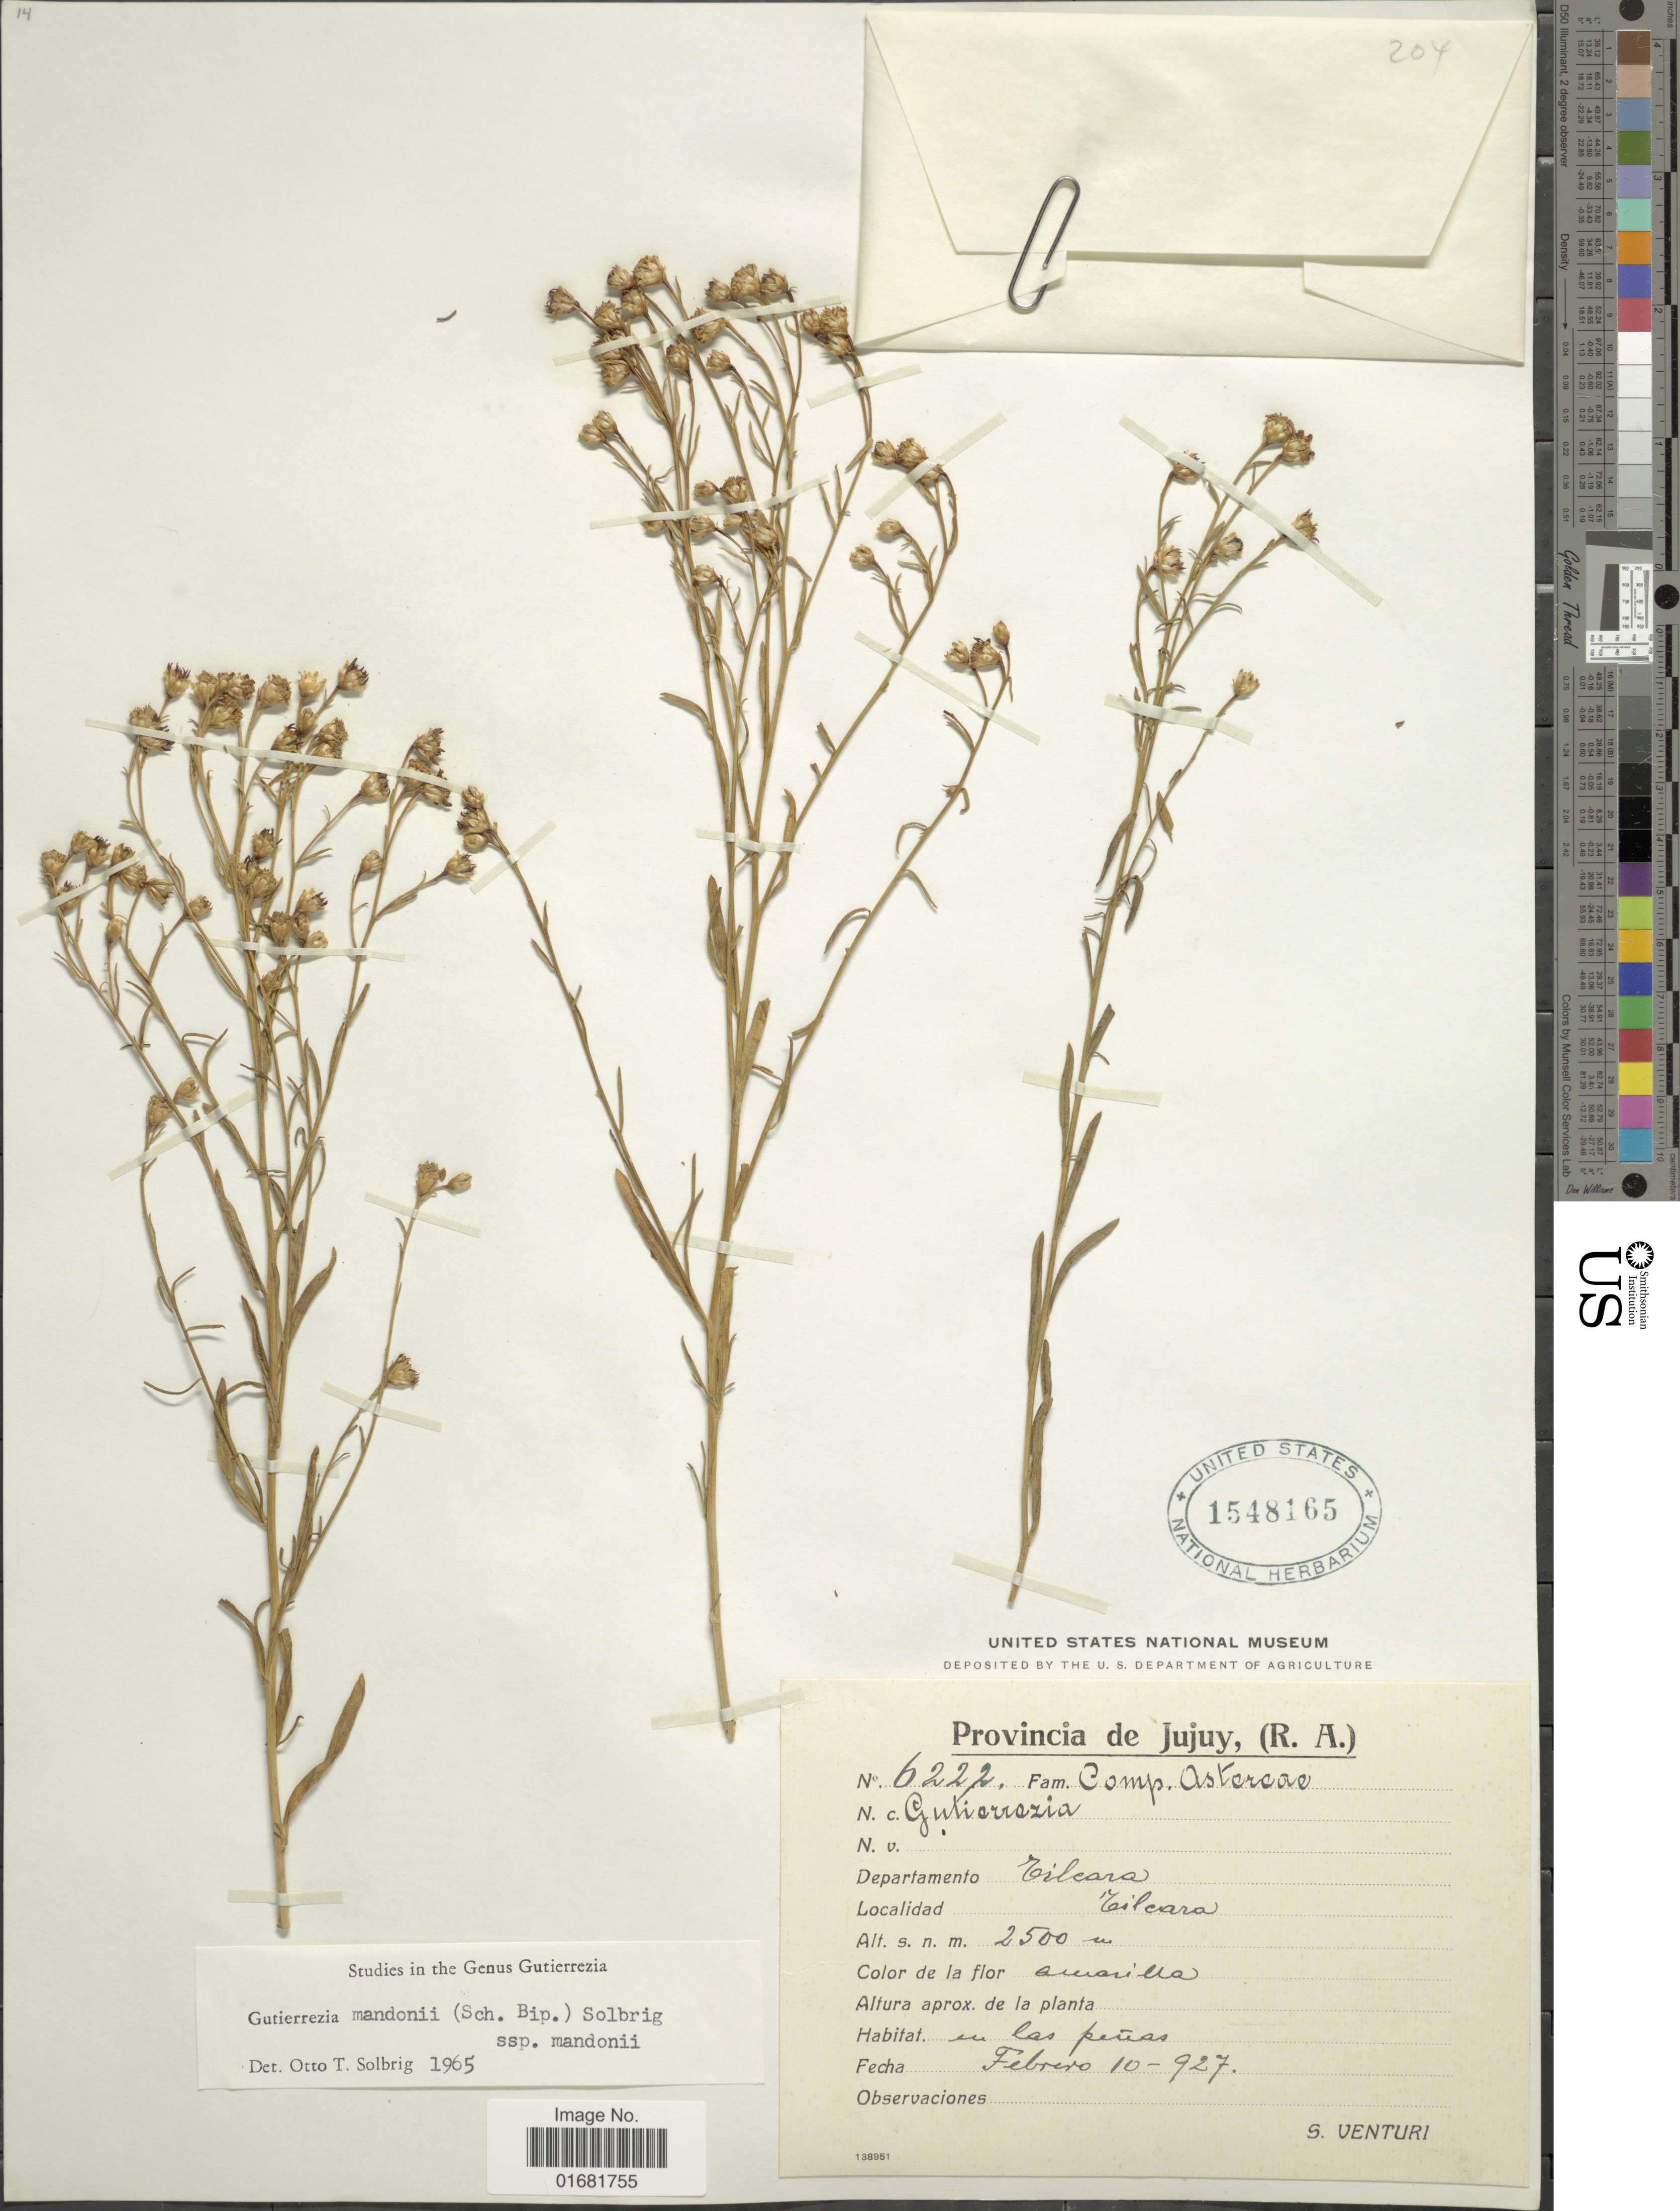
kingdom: Plantae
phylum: Tracheophyta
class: Magnoliopsida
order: Asterales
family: Asteraceae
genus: Gutierrezia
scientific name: Gutierrezia mandonii subsp. mandonii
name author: (Sch. Bip.) Solbrig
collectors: S. Venturi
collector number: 6222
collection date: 1927-02-10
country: Argentina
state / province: Jujuy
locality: Departamento Tilcara. Tilcara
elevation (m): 2500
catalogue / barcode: US 1548165